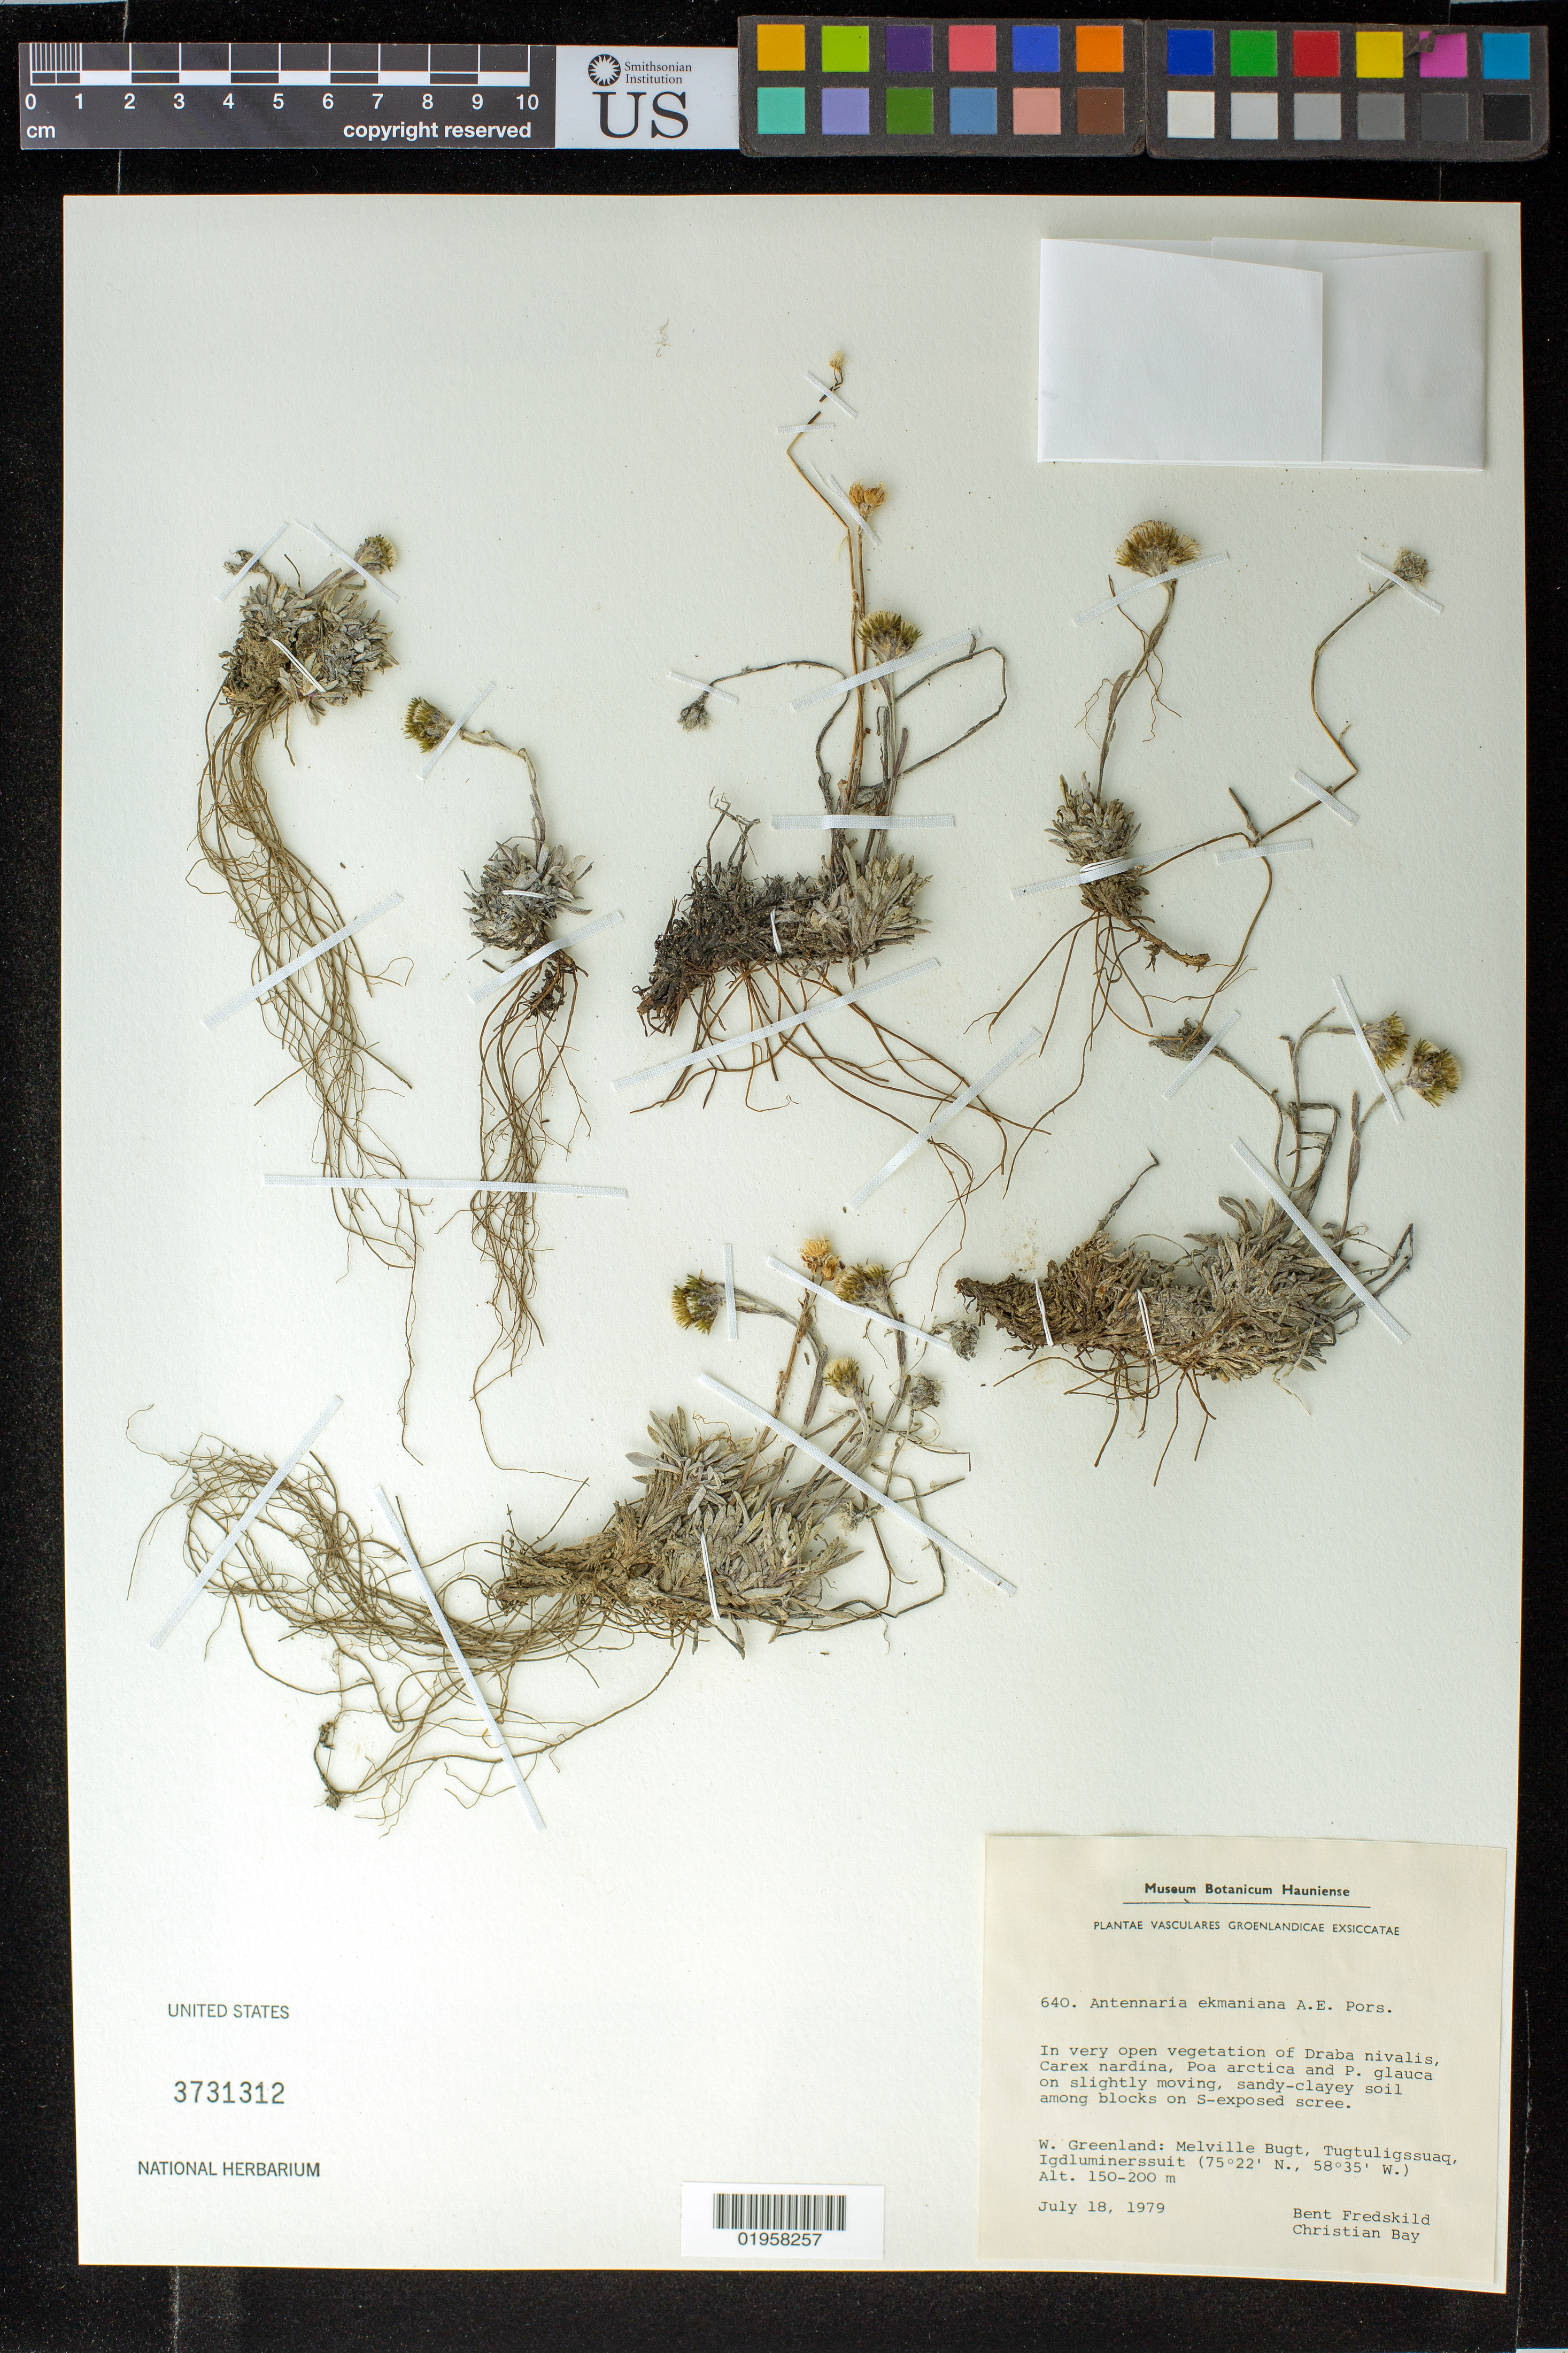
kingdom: Plantae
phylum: Tracheophyta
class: Magnoliopsida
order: Asterales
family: Asteraceae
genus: Antennaria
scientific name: Antennaria ekmaniana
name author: A.E. Porsild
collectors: B. Fredskild & C. Bay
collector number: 640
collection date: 1979-07-18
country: Greenland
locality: W. Greenland. Melville Bugt, Tautuligssuaq, Igdluminerssuit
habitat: In very ope vegetation of Draba nivalis, Carex nardina, Poa arctica and P. glauca on slightly moving, sandy-clayey soil among blocks on S-exposed scree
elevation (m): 150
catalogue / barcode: US 3731312